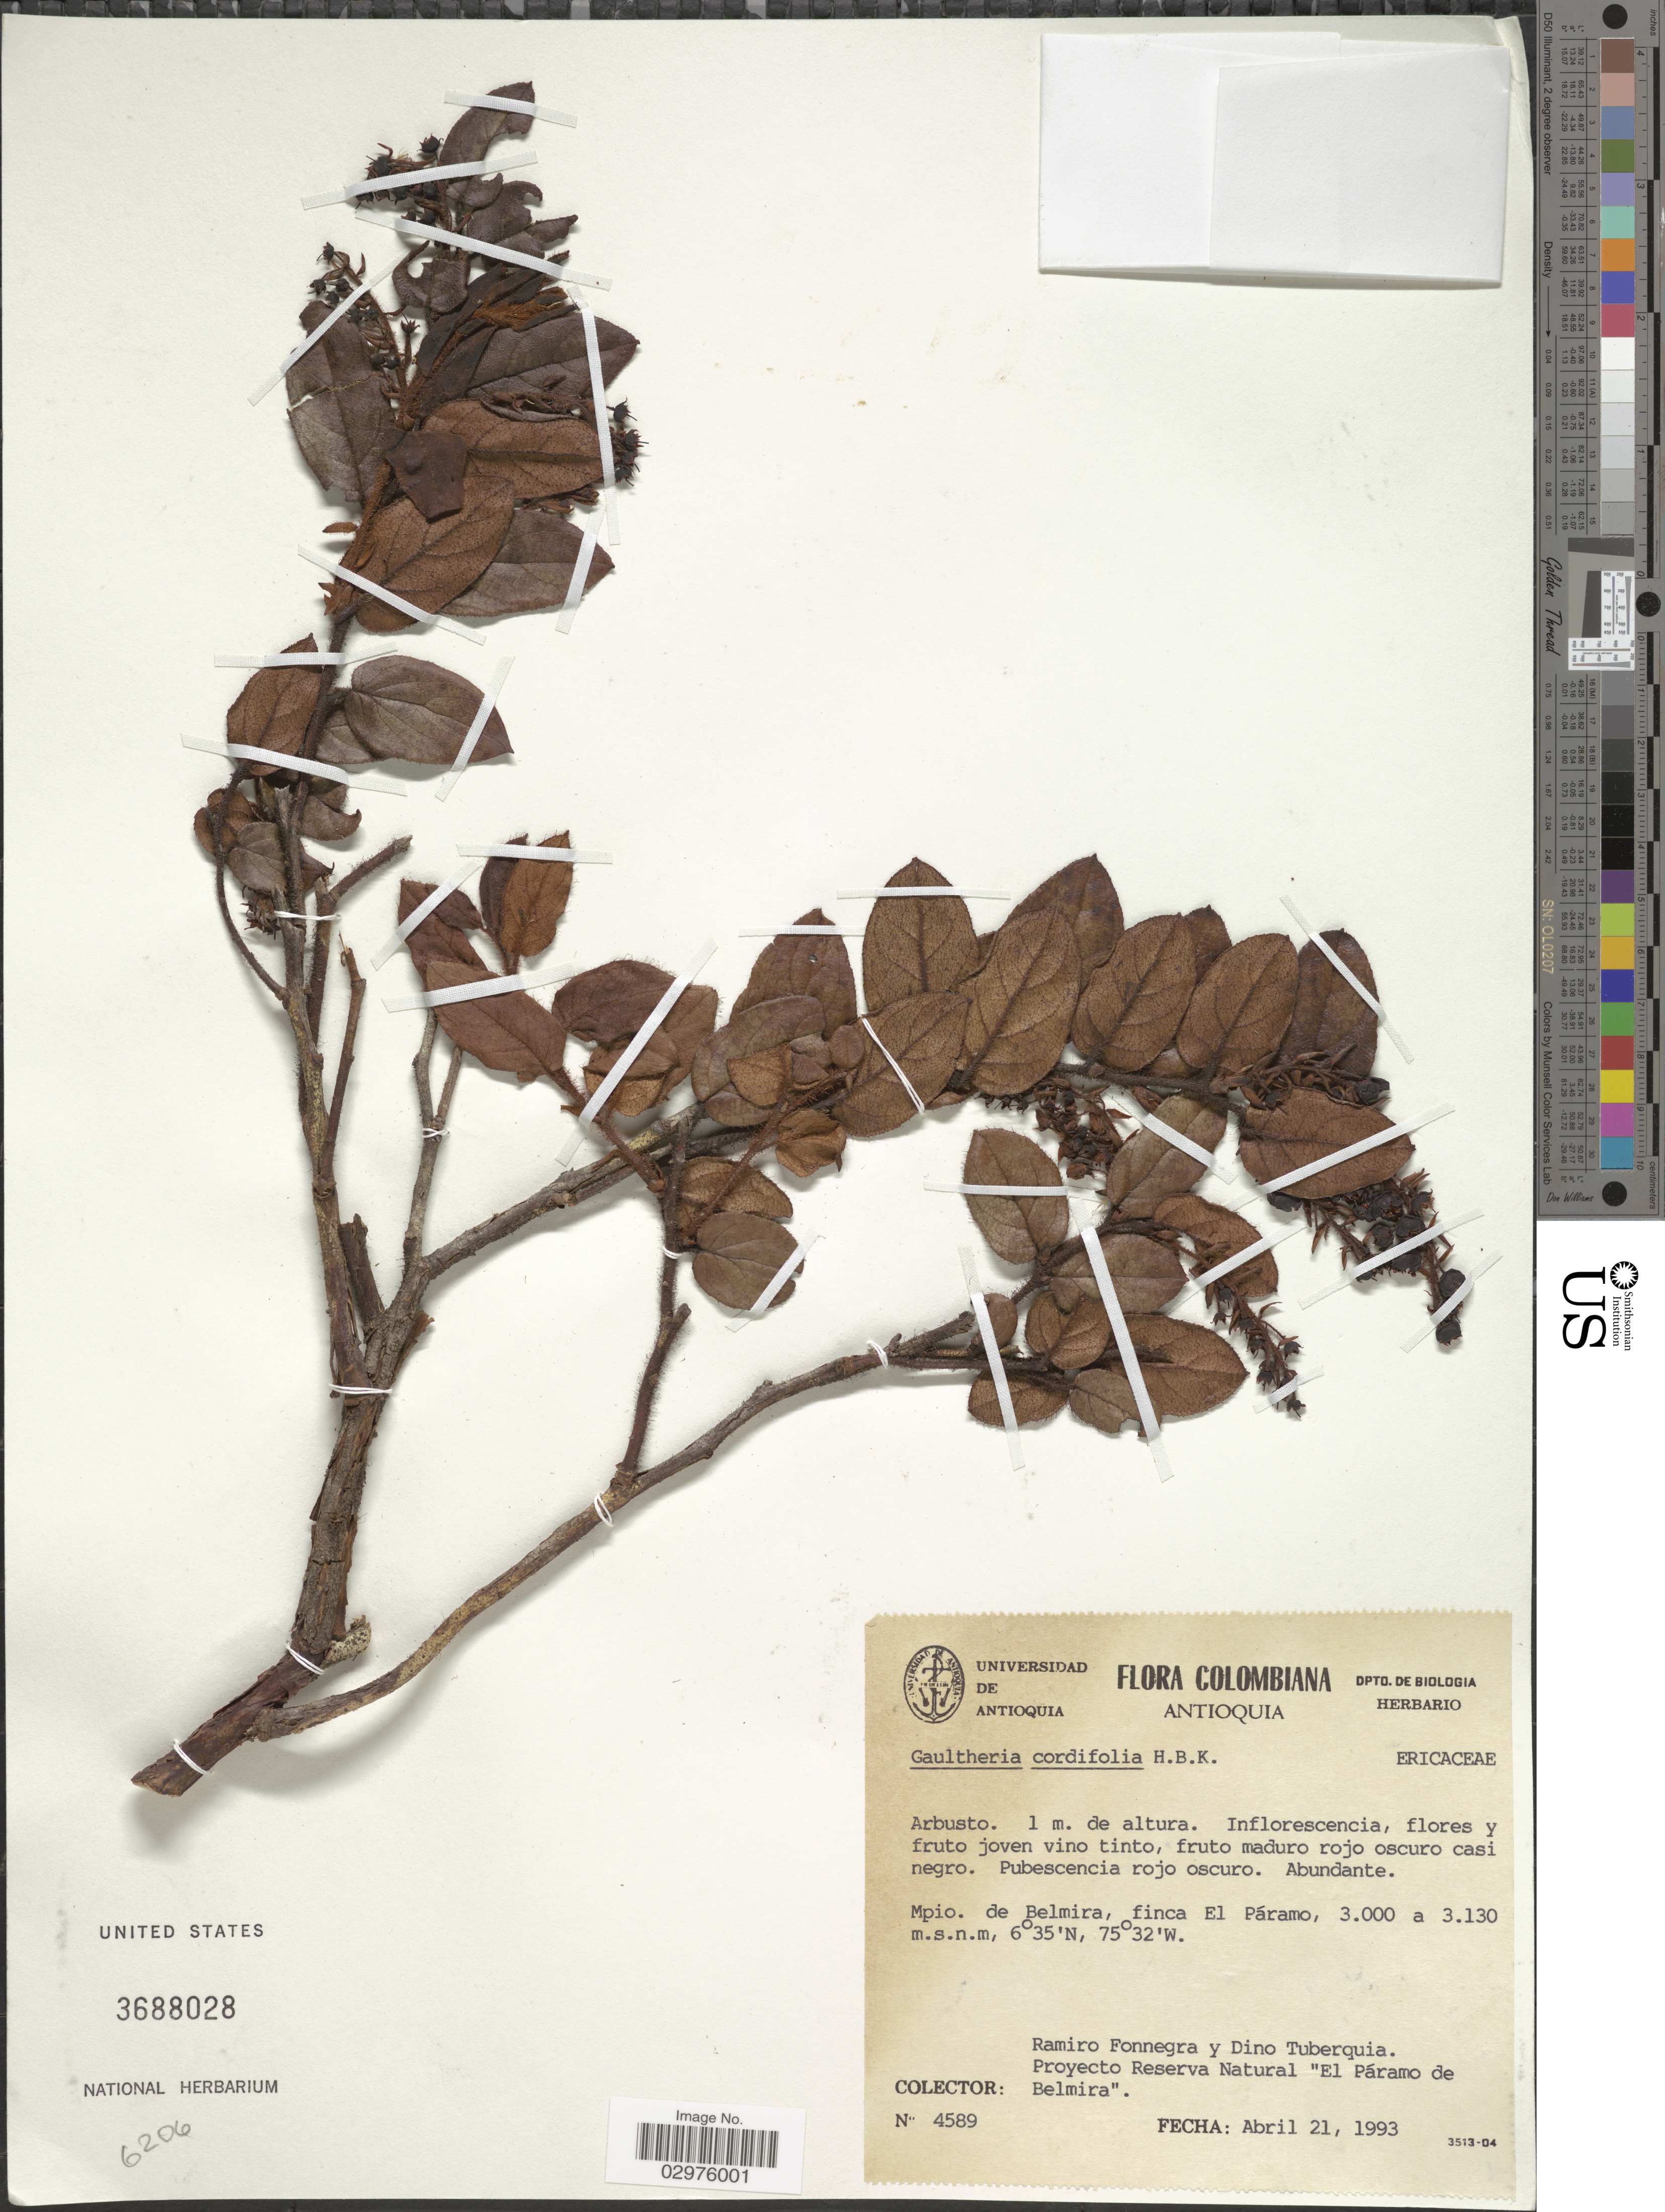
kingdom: Plantae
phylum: Tracheophyta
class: Magnoliopsida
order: Ericales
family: Ericaceae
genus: Gaultheria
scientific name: Gaultheria cordifolia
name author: Kunth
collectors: R. Fonnegra & D. Tuberquia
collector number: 4589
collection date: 1993-04-21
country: Colombia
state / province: Antioquia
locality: Mpio. de Belmira, finca El Páramo.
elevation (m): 3000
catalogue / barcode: US 3688028